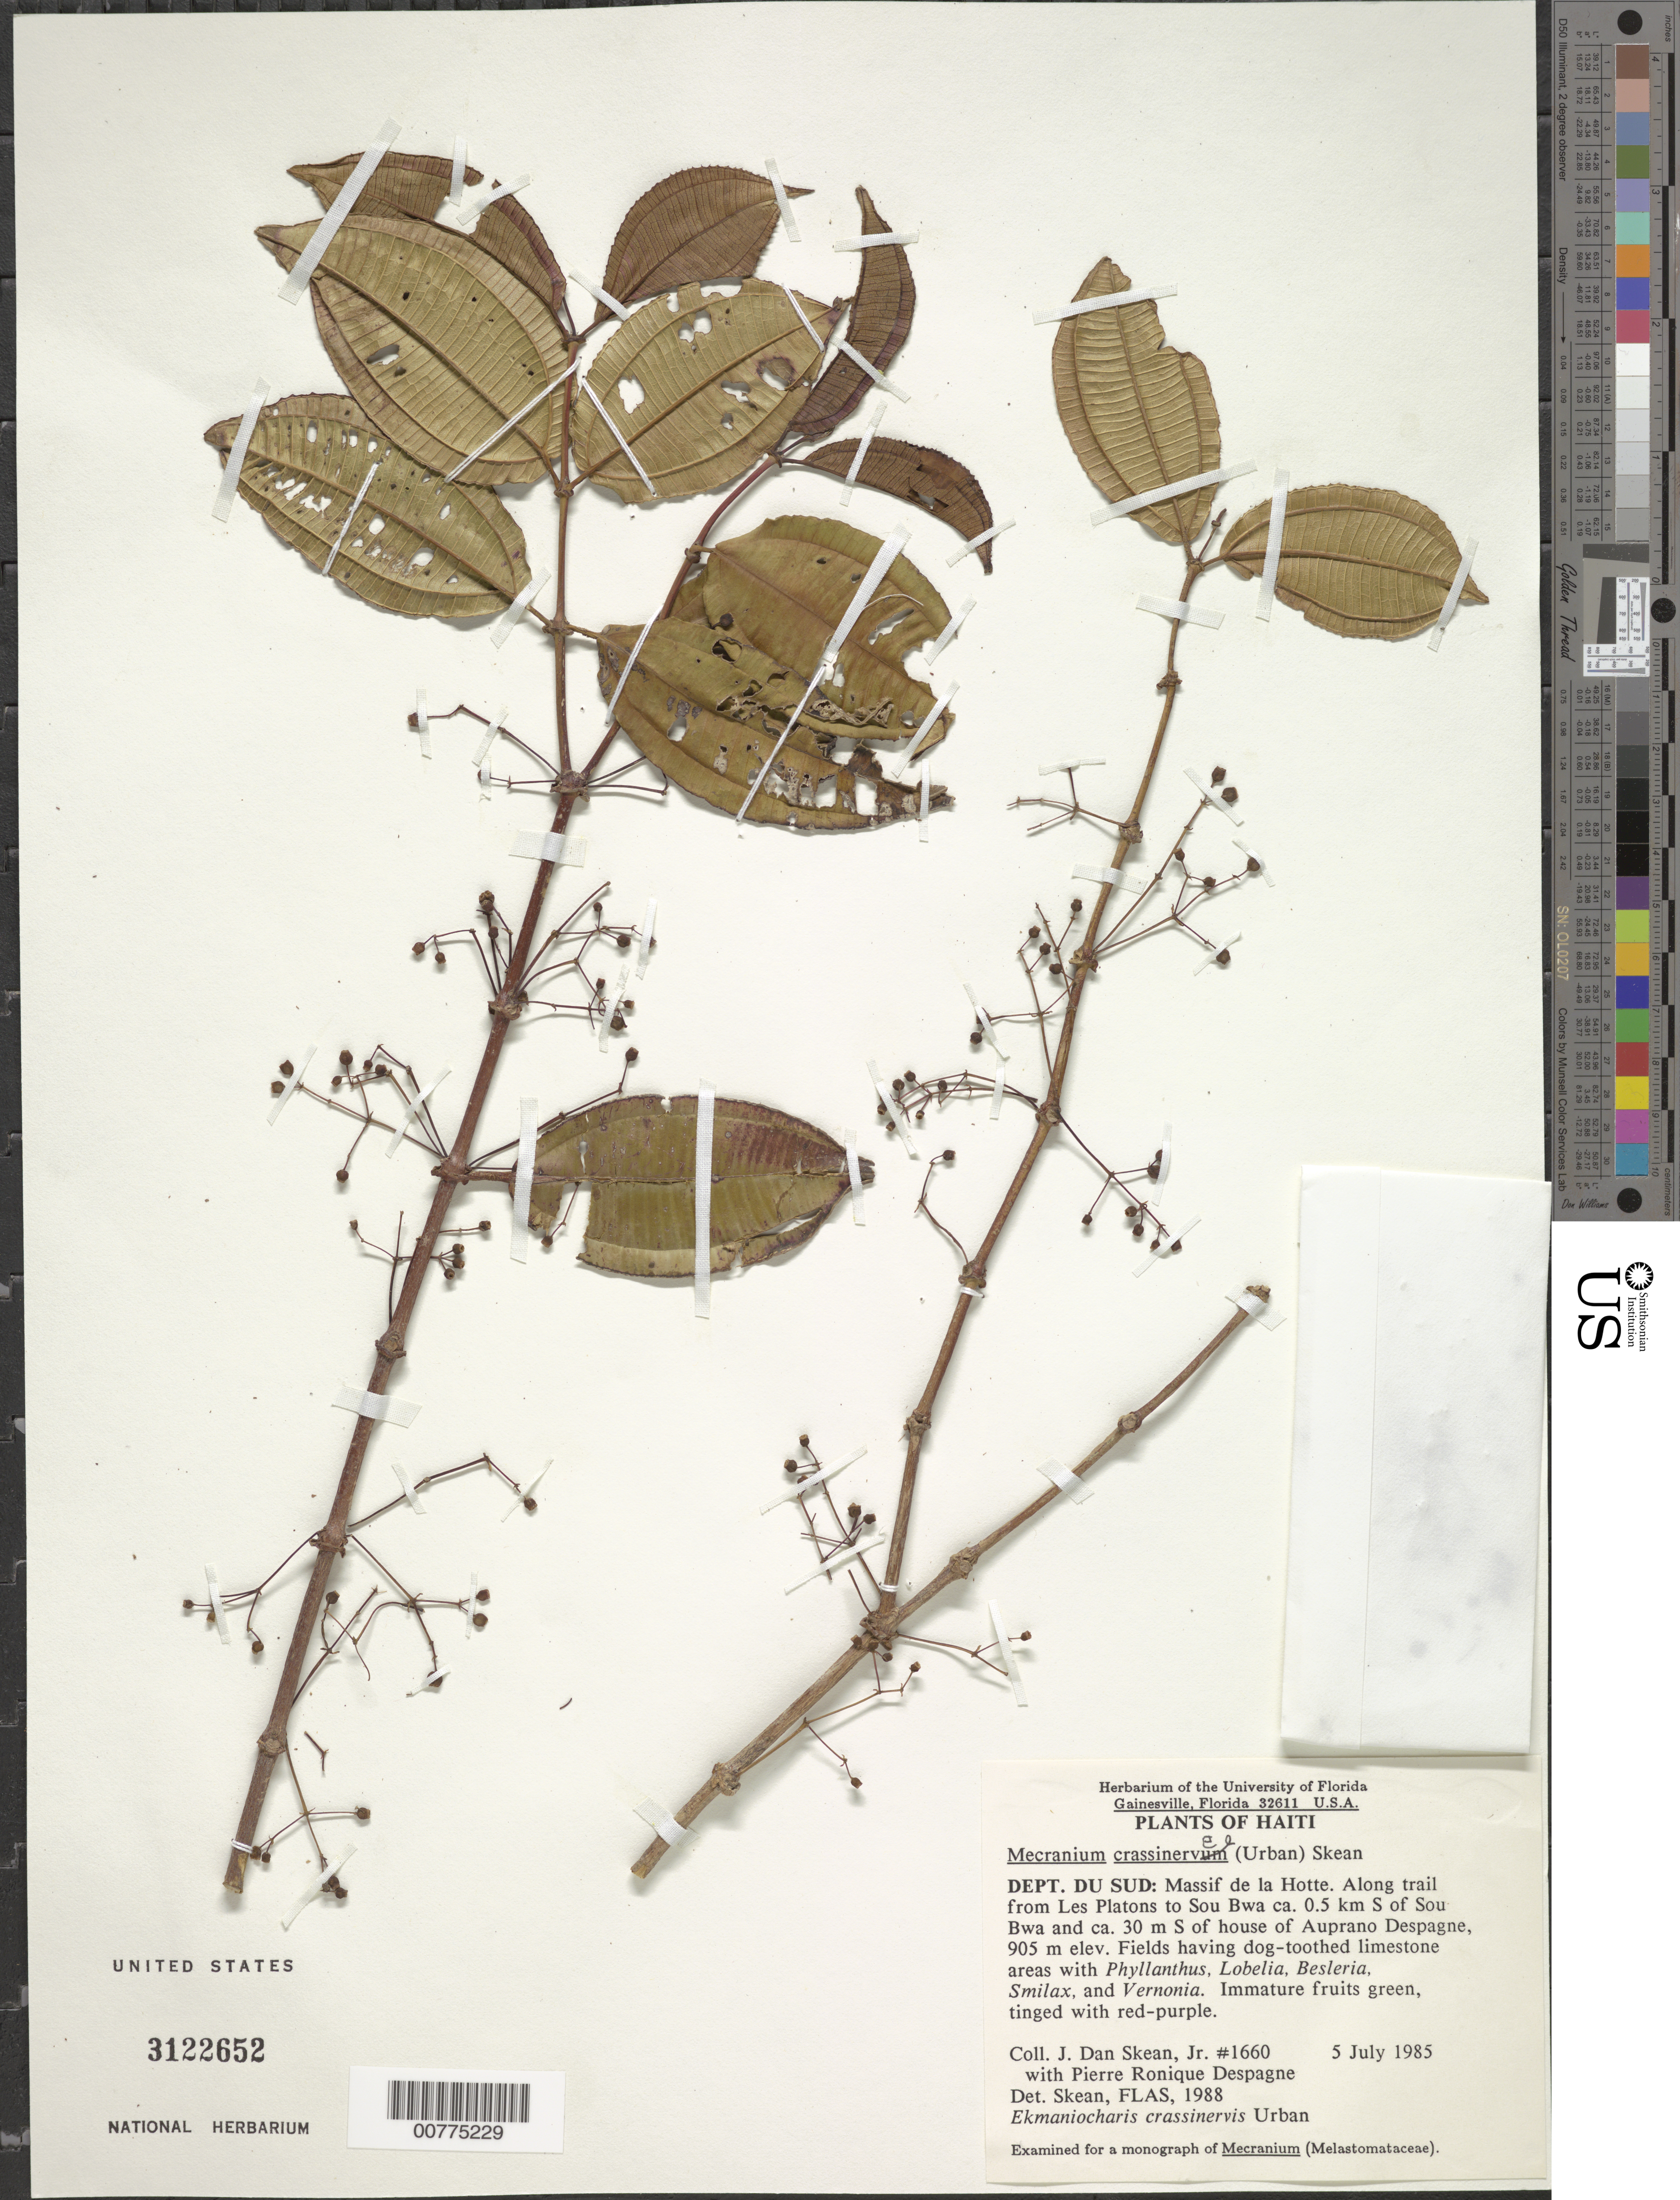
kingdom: Plantae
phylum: Tracheophyta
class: Magnoliopsida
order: Myrtales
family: Melastomataceae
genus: Mecranium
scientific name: Mecranium crassinerve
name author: (Urb.) Skean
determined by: Skean, J. D., Jr.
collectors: J. D. Skean & P. Despagne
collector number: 1660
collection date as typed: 05 Jul 1985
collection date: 1985-07-05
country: Haiti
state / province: Sud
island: Hispaniola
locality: Massif de la Hotte, along trail from Les Platons to Sou Bwa, 0.5 km S of Sou Bwa and 30 miles S of house of Auprano Desgagne.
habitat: Fields having dog-toothed limestone areas with Phyllanthus, Lobelia, Besleria, Smilax, and Vernonia.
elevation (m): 905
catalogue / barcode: US 3122652